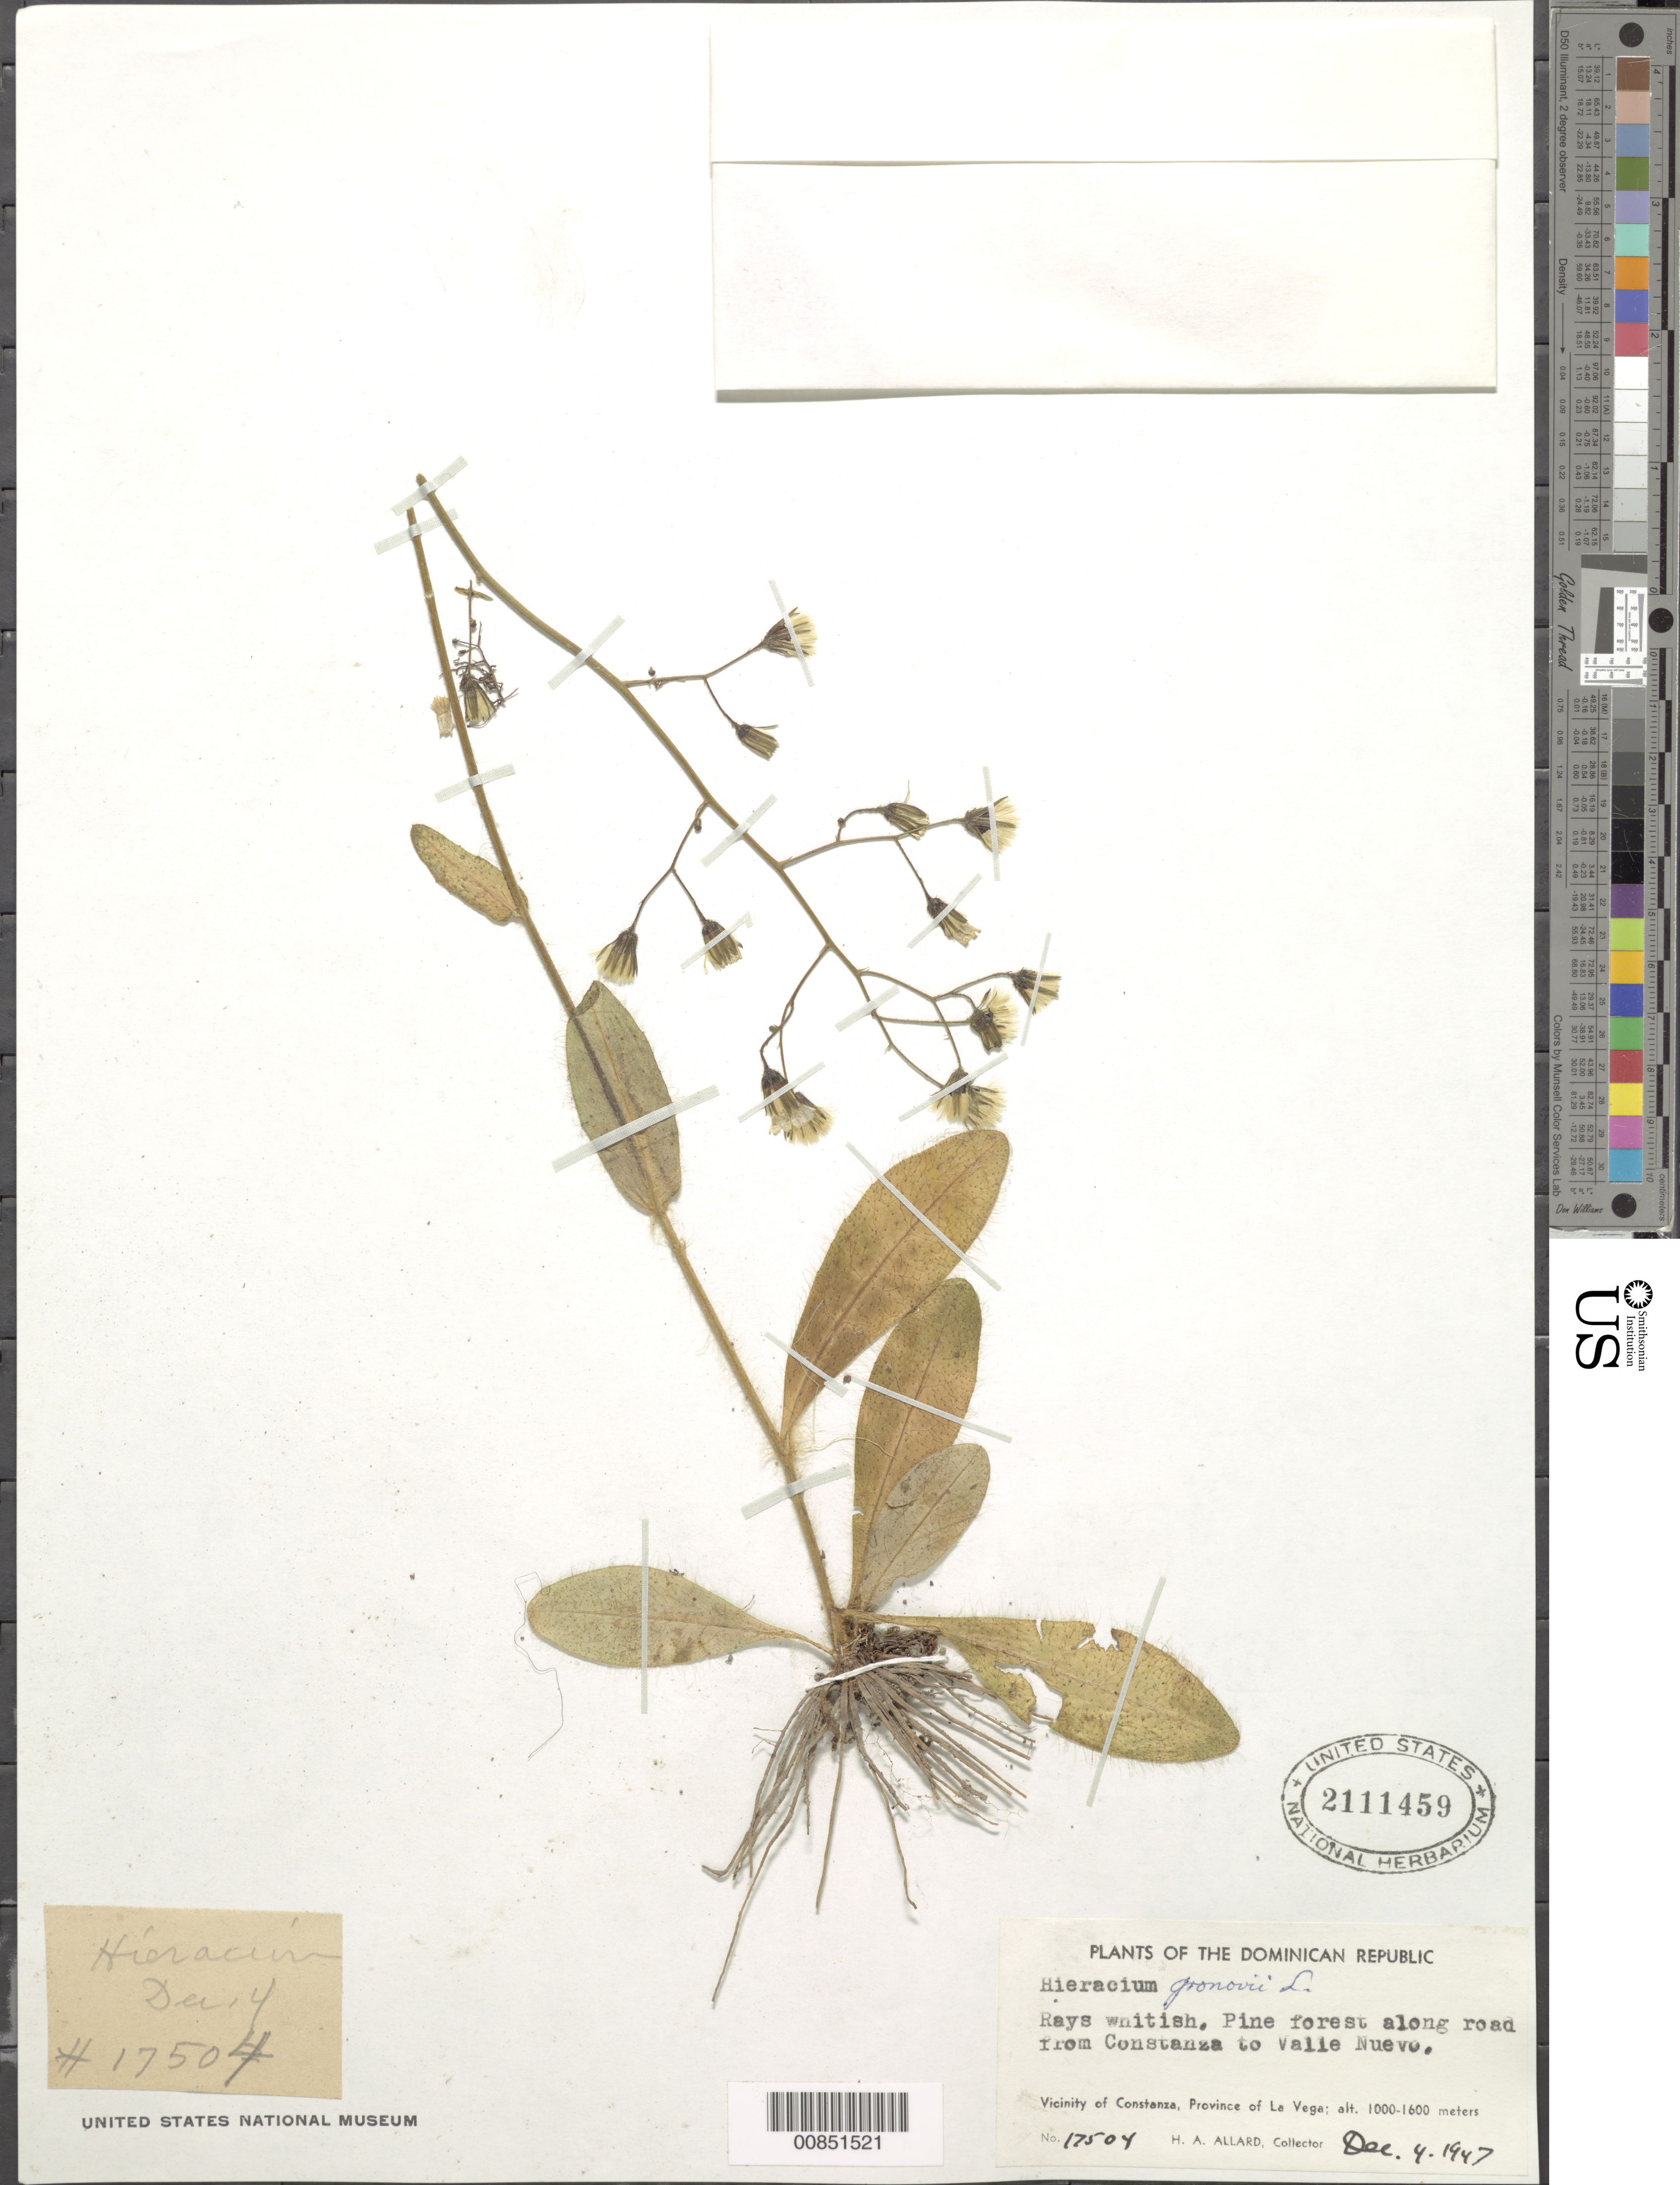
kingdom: Plantae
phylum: Tracheophyta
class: Magnoliopsida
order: Asterales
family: Asteraceae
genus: Hieracium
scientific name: Hieracium gronovii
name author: L.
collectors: H. A. Allard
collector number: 17504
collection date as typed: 04 Dec 1947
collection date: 1947-12-04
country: Dominican Republic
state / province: La Vega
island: Hispaniola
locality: Vicinity of Constanza, along road from Constanza to Valle Nuevo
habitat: Pine forest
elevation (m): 1000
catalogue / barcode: US 2111459